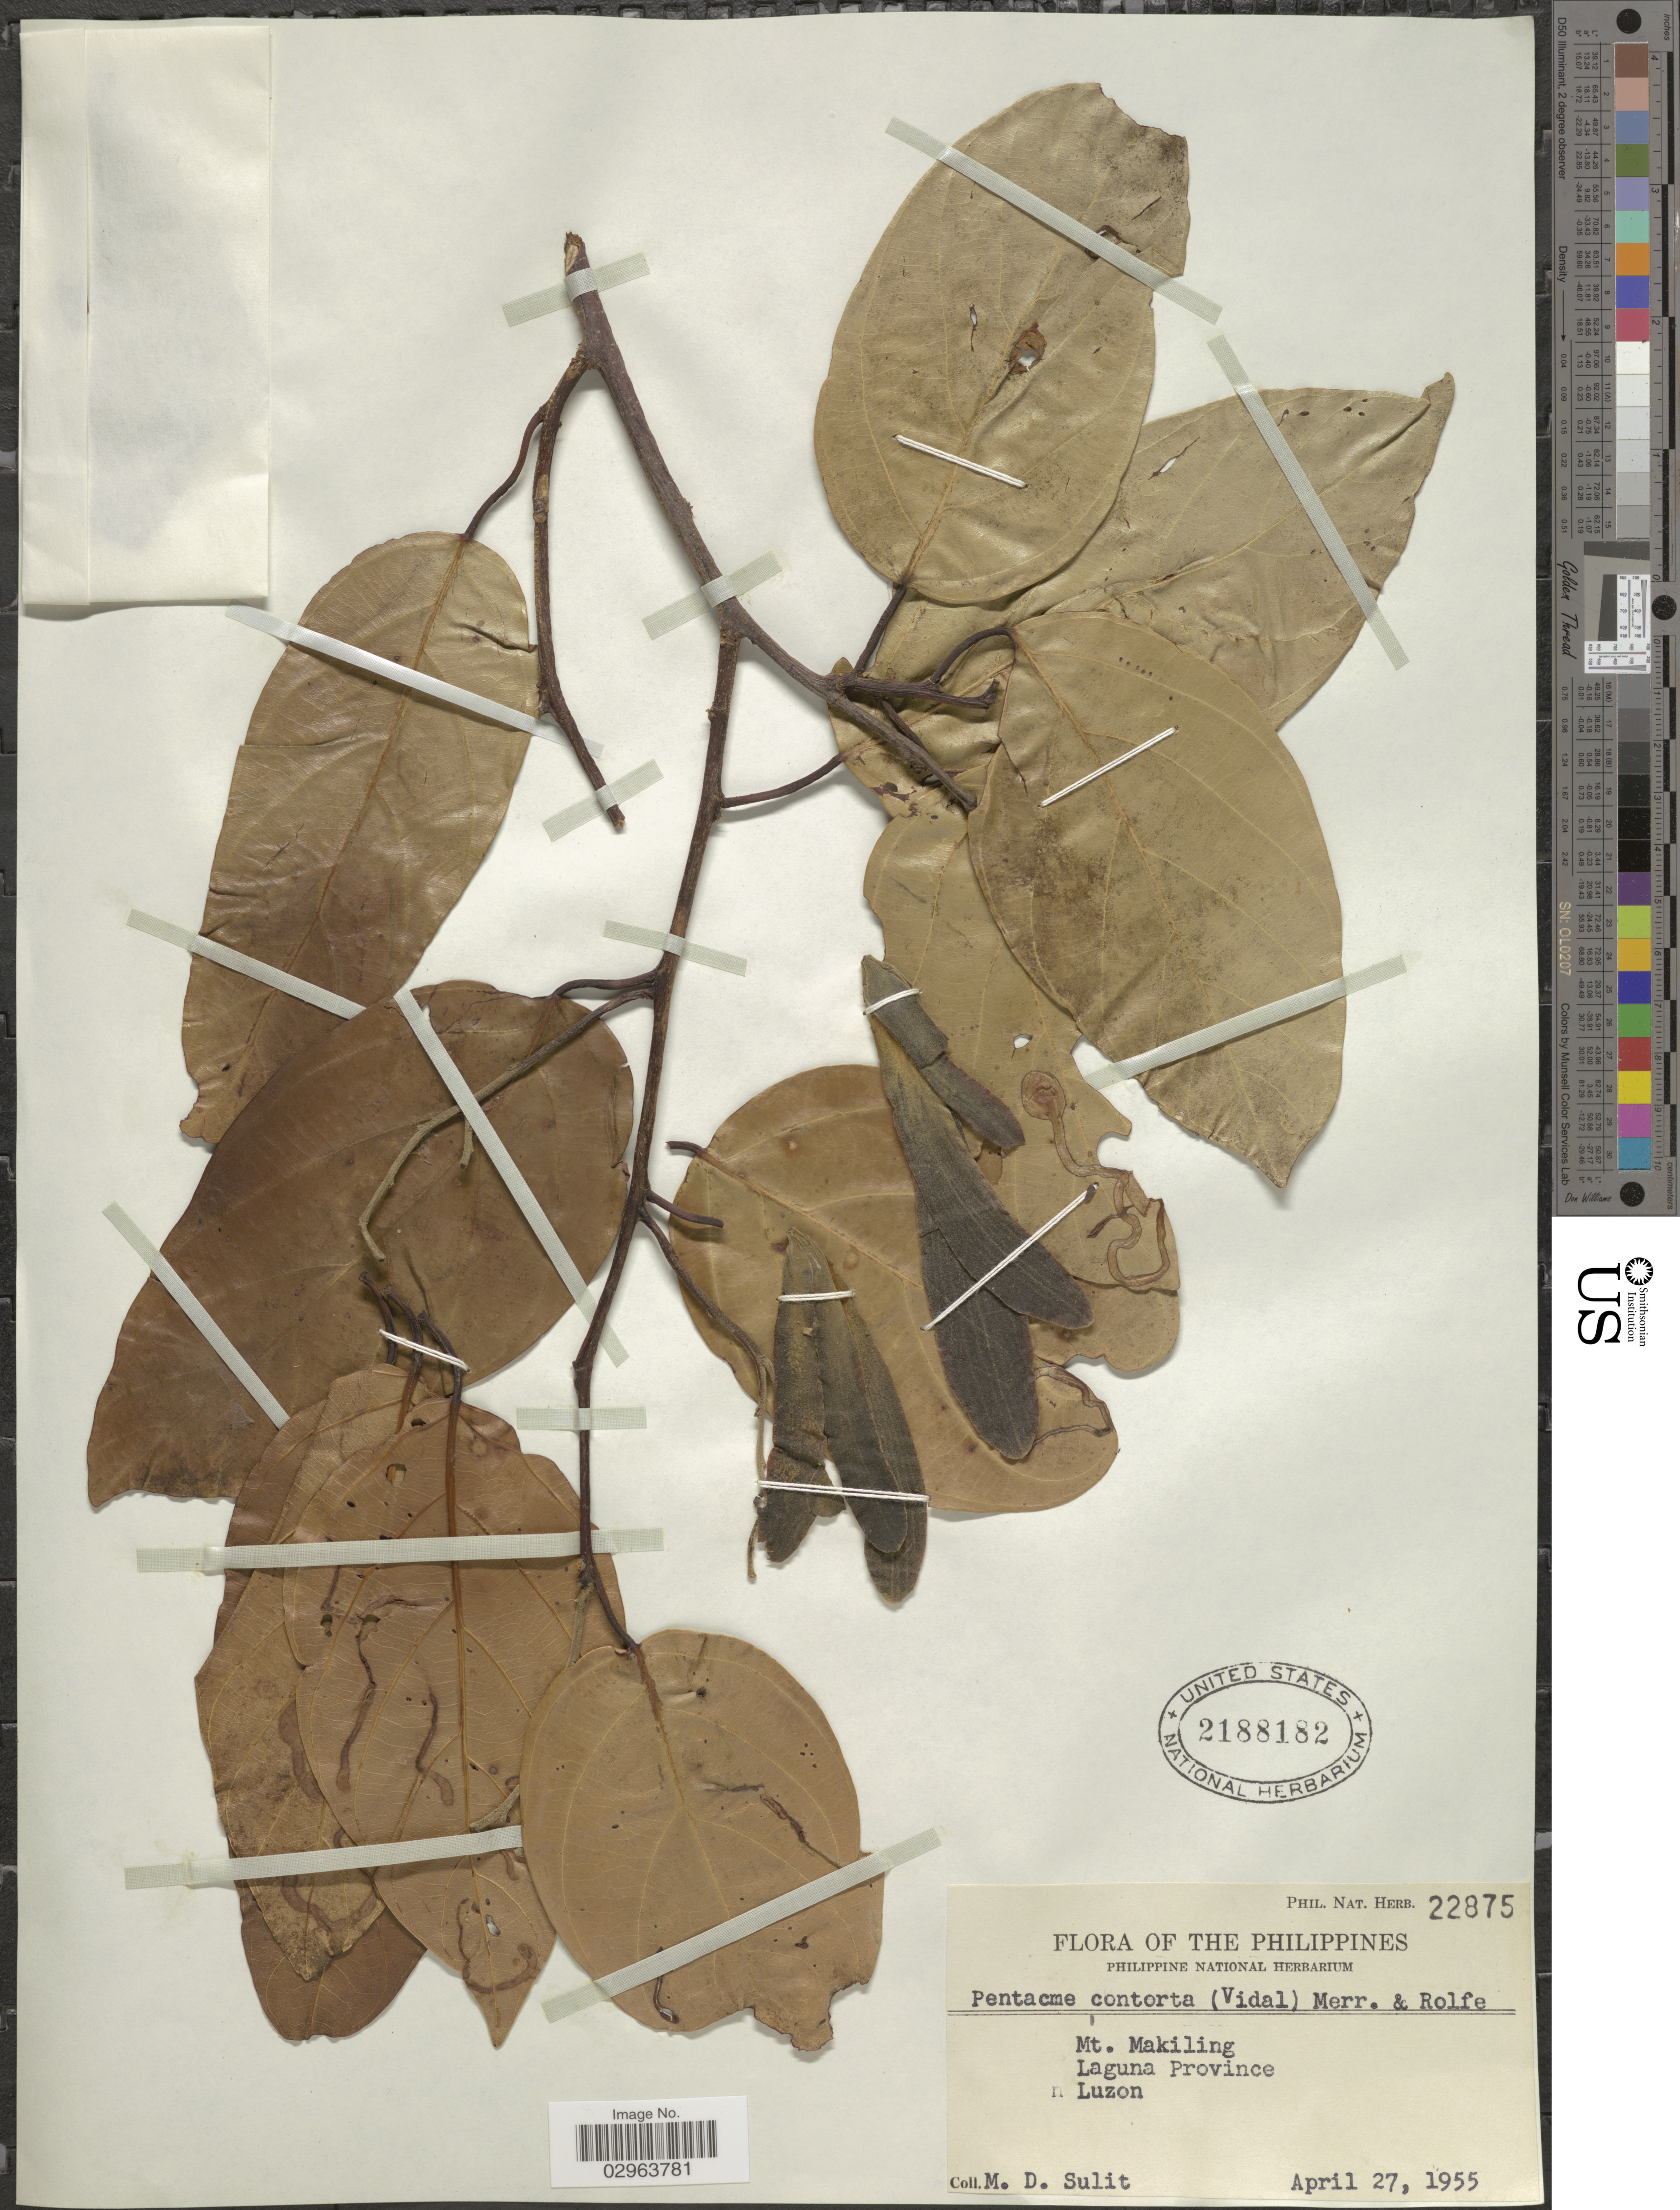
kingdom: Plantae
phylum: Tracheophyta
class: Magnoliopsida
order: Malvales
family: Dipterocarpaceae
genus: Pentacme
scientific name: Pentacme contorta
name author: (S. Vidal) Merr. & Rolfe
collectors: M. Sulit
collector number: Phil.Nat.Herb. 22875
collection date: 1955-04-27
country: Philippines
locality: Mt. Makiling, Laguna Province, Luzon.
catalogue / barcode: US 2188182